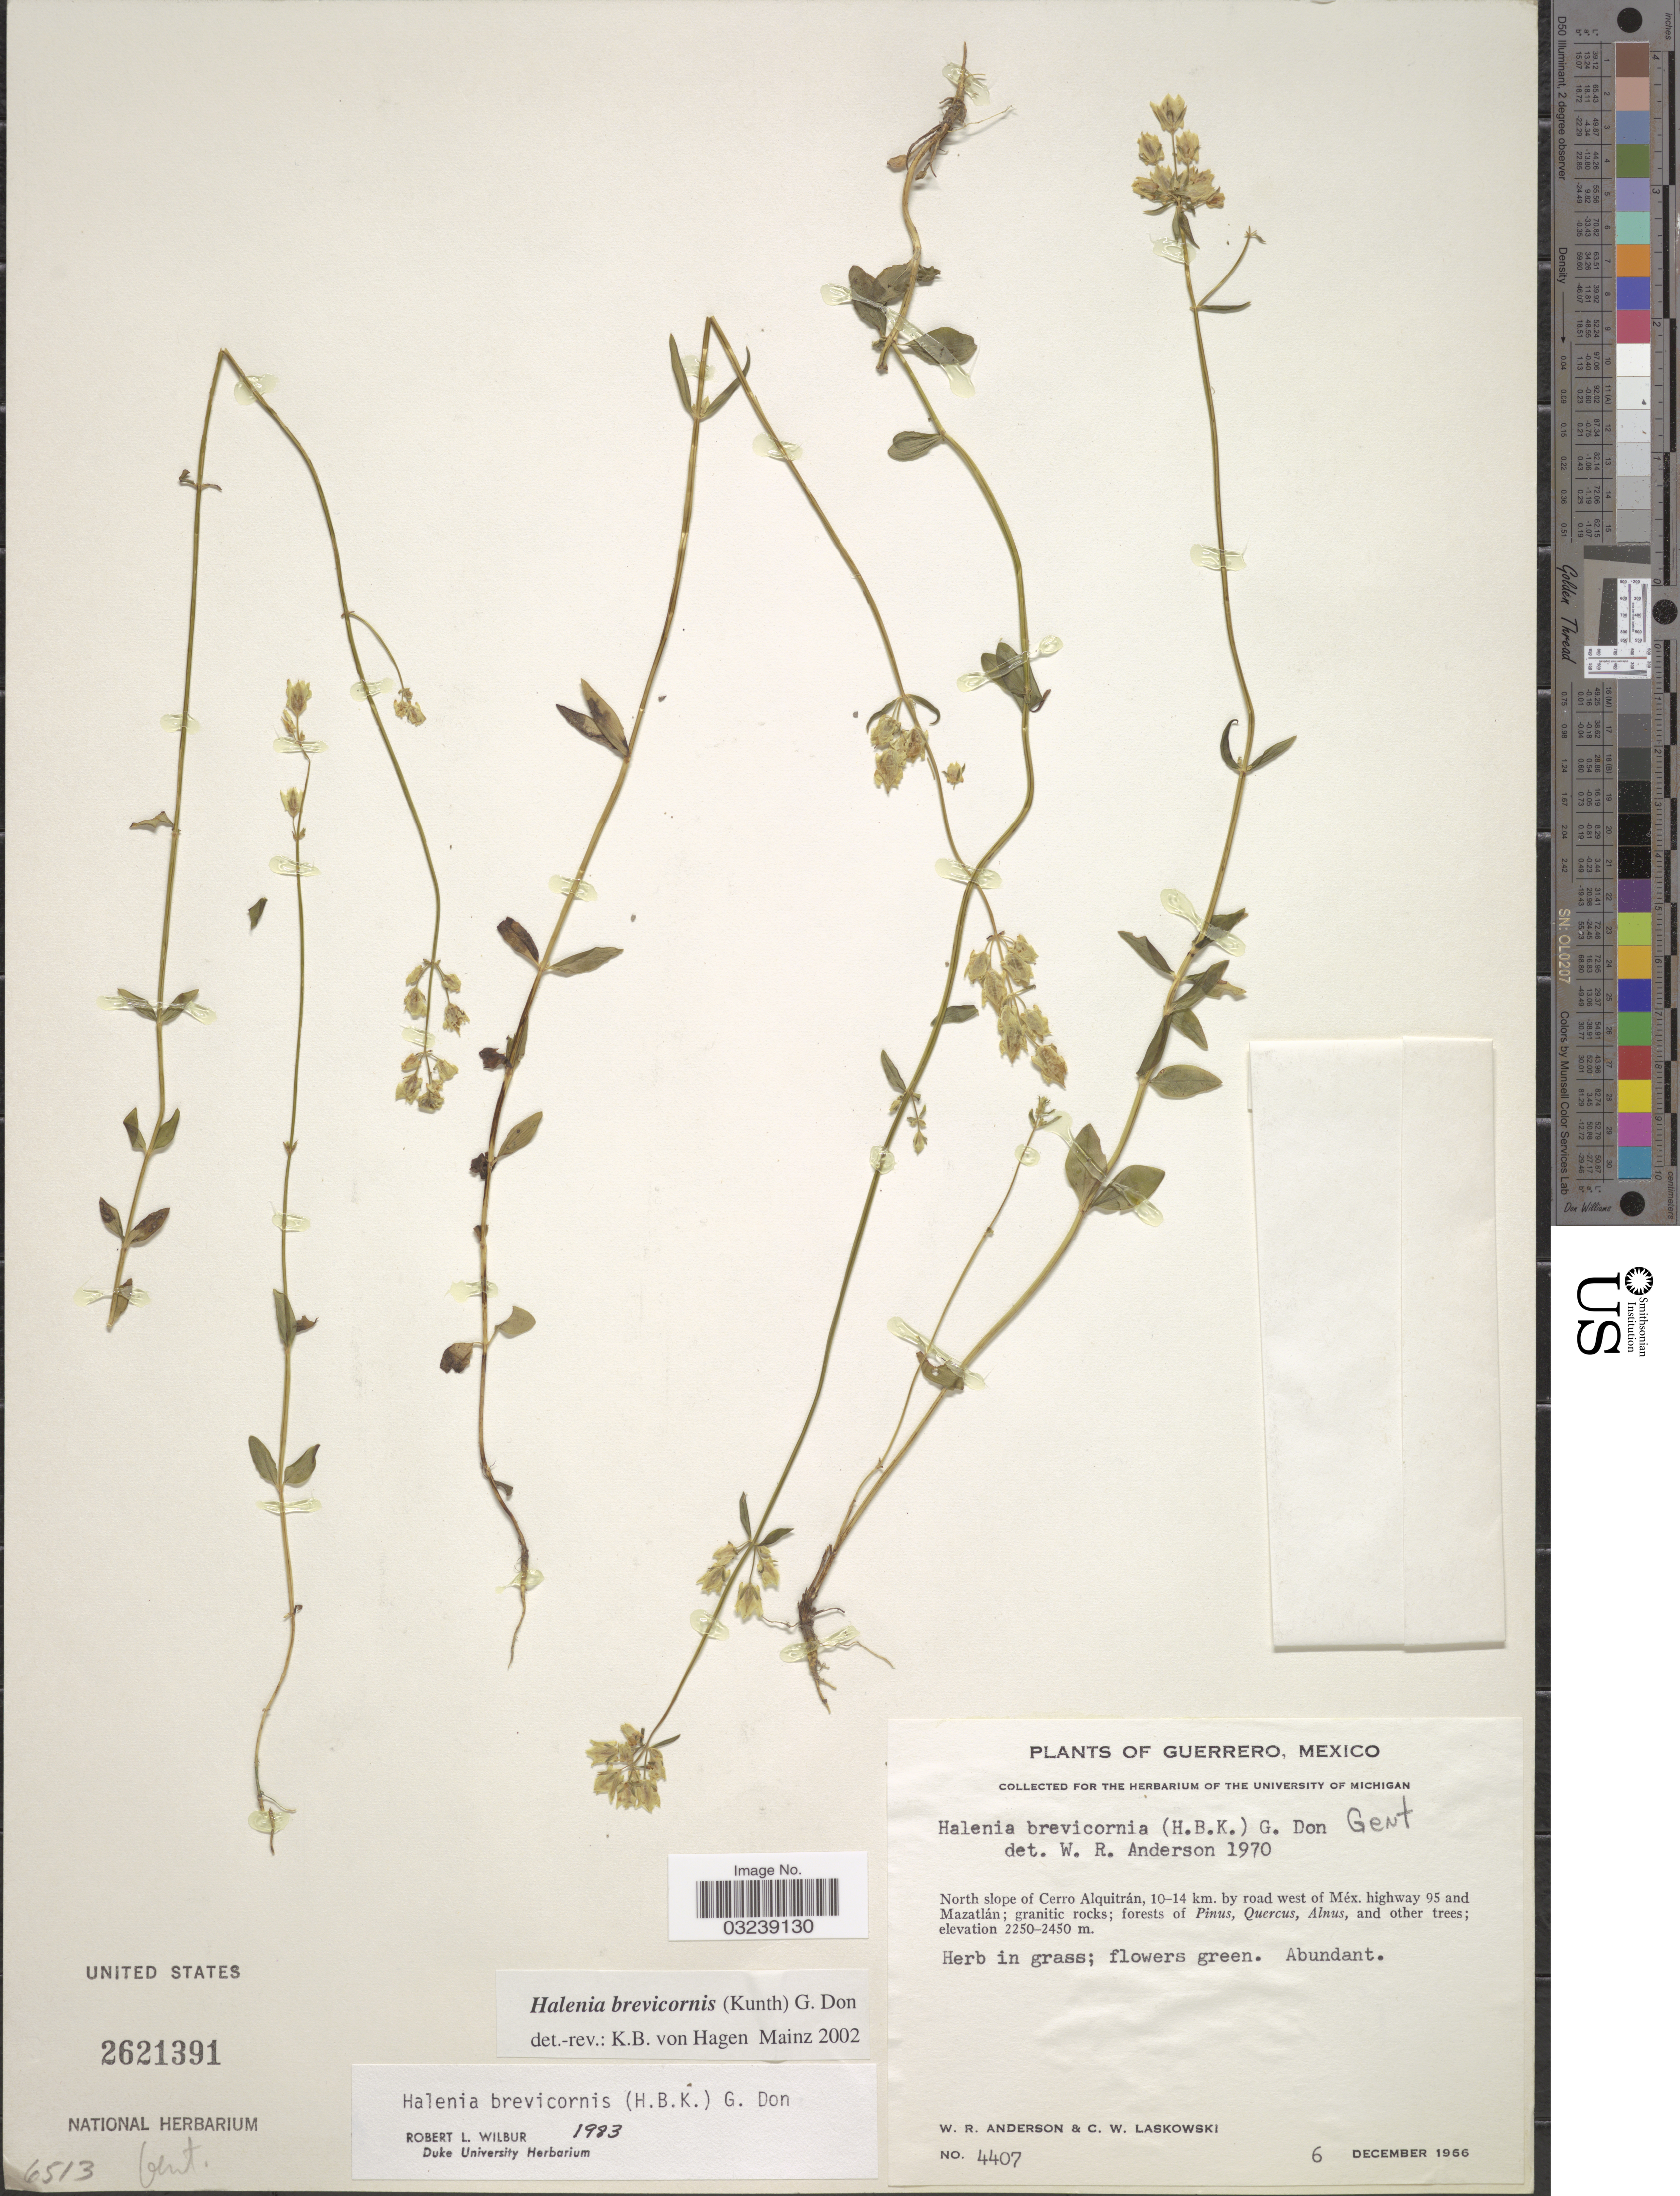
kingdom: Plantae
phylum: Tracheophyta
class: Magnoliopsida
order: Gentianales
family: Gentianaceae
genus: Halenia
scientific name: Halenia brevicornis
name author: (Kunth) G. Don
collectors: W. Anderson & C. Laskowski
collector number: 4407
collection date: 1966-12-06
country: Mexico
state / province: Guerrero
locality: North slope of Cerro Alquitrán, 10-14 km. by road west of Méx. highway 95 and Mazatlán.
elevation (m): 2250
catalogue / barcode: US 2621391